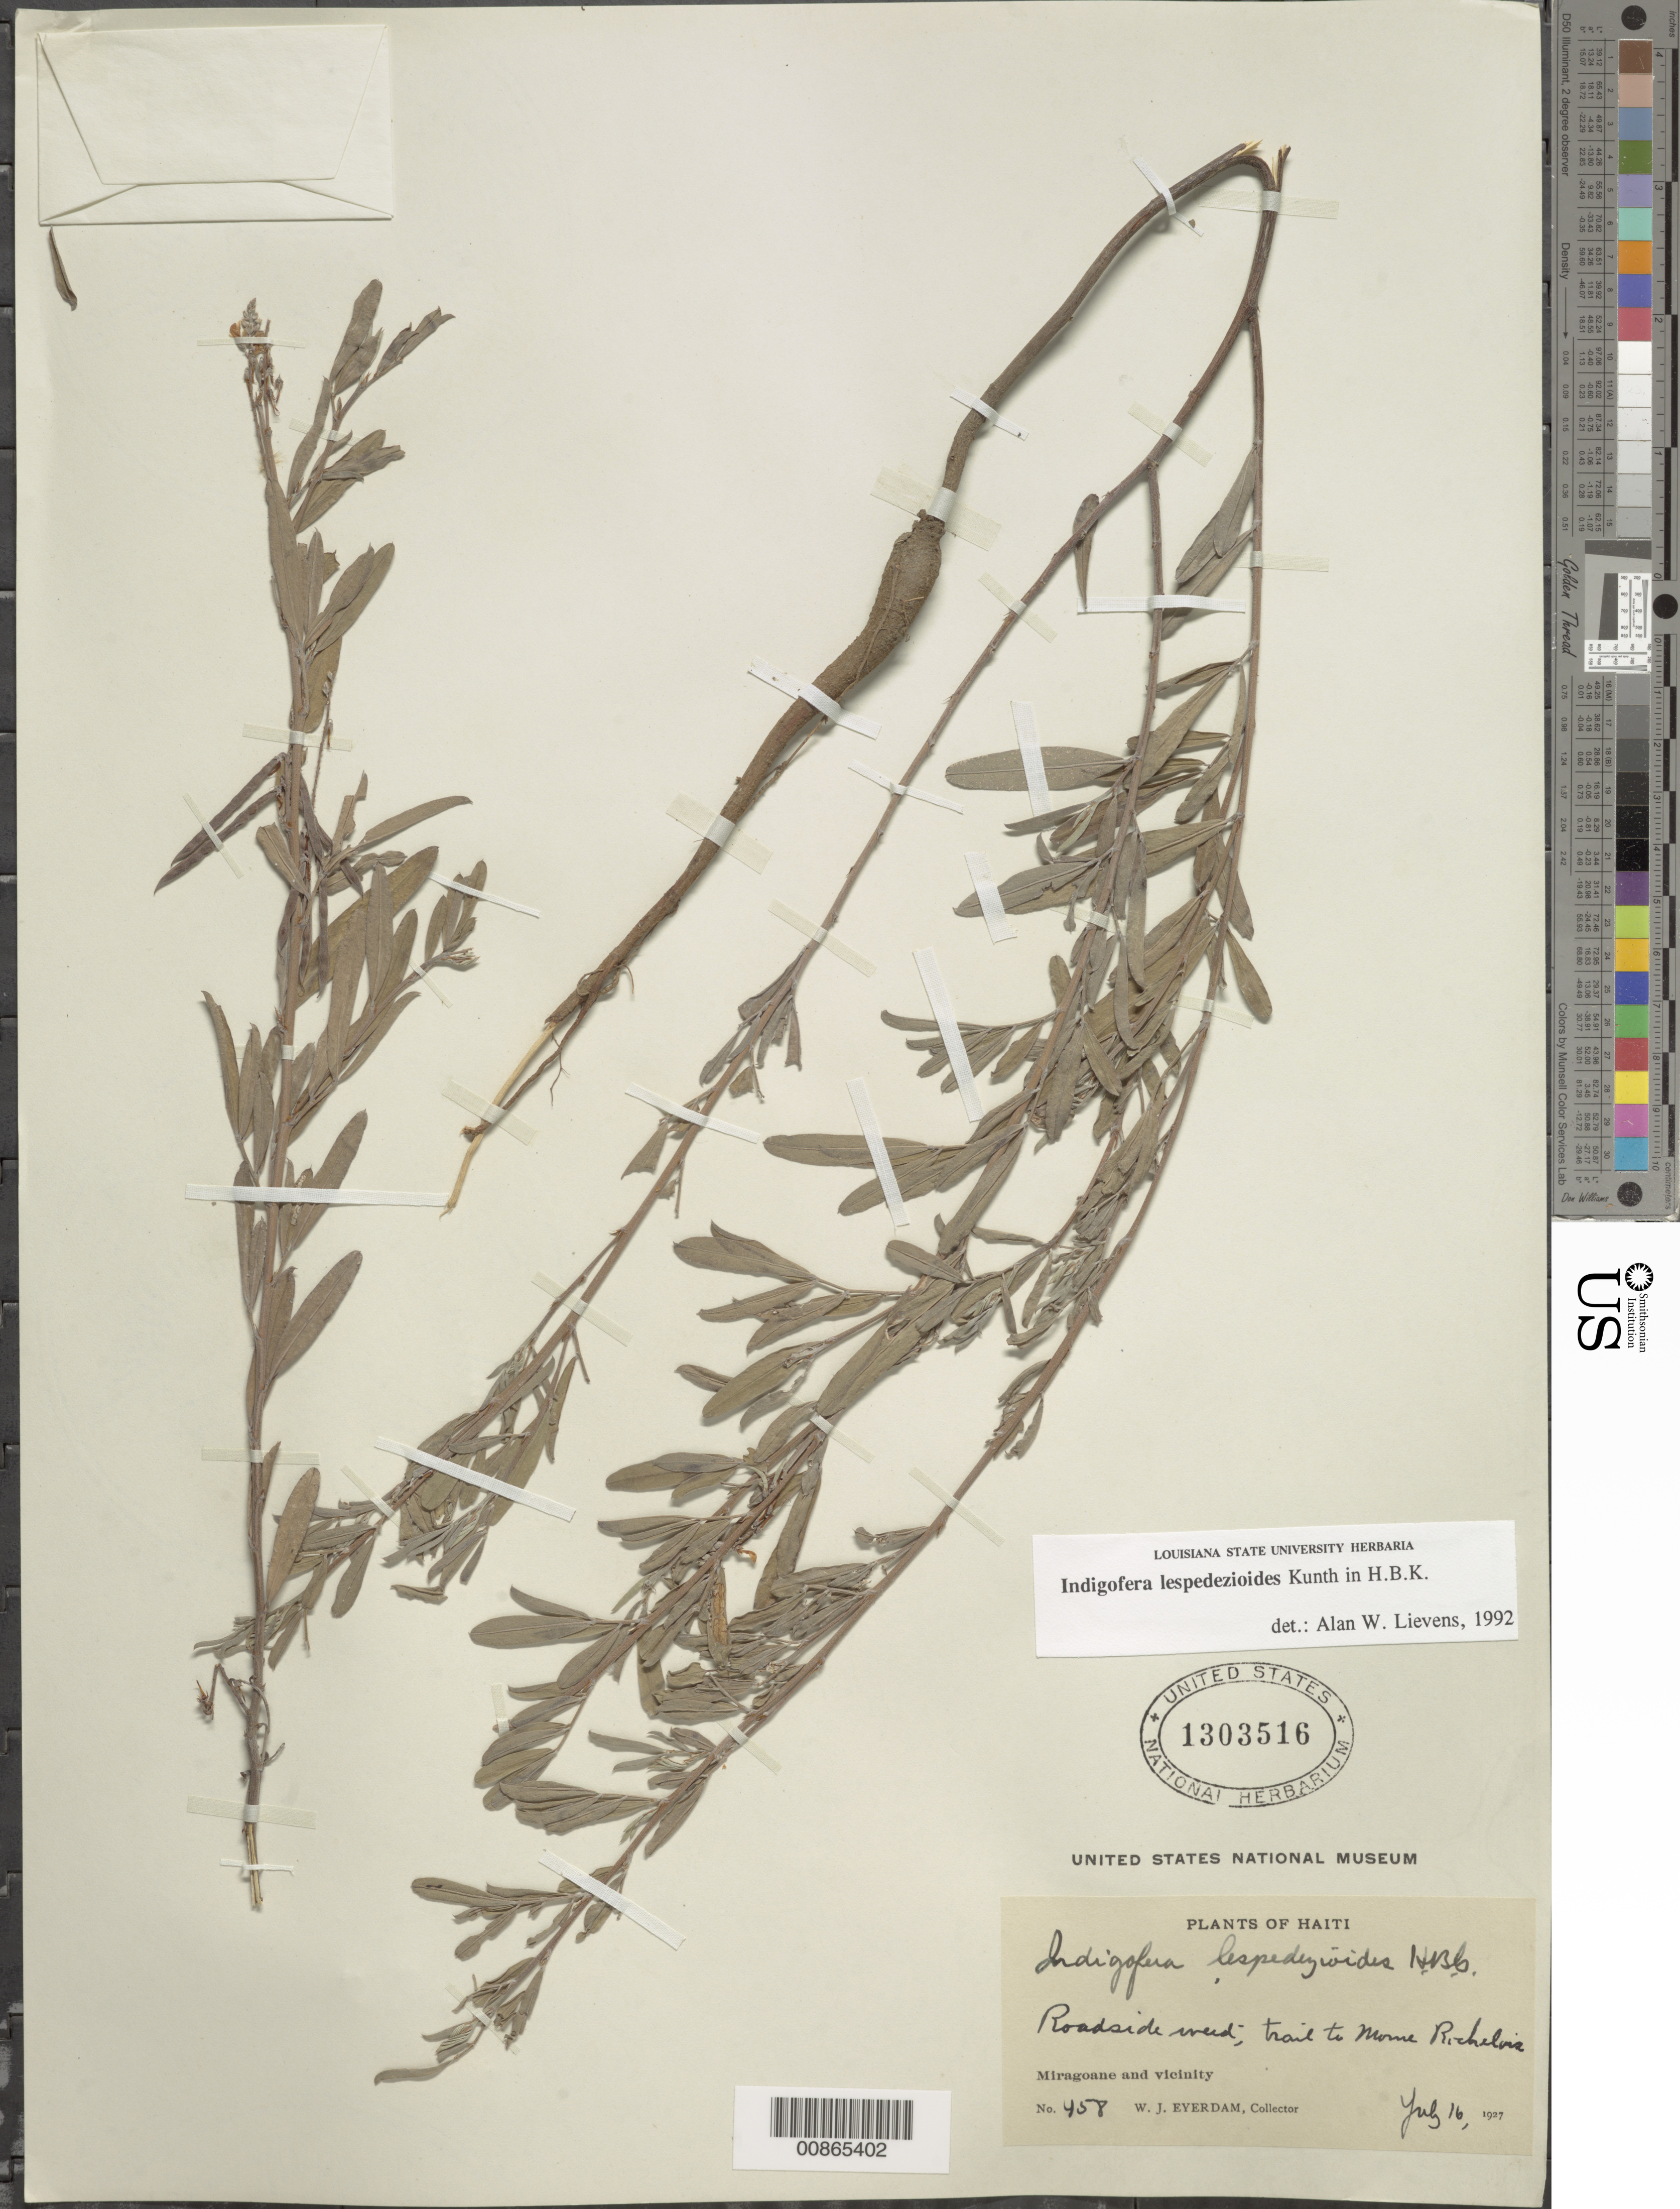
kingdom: Plantae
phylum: Tracheophyta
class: Magnoliopsida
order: Fabales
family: Fabaceae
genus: Indigofera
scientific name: Indigofera lespedezioides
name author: Kunth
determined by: Lievens, A. W., (LSU), Louisiana State University Herbarium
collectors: W. J. Eyerdam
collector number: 458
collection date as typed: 16 Jul 1927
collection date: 1927-07-16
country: Haiti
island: Hispaniola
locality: Miragoane and vicinity. Trail to Morne Richelois.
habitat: Roadside.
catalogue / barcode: US 1303516